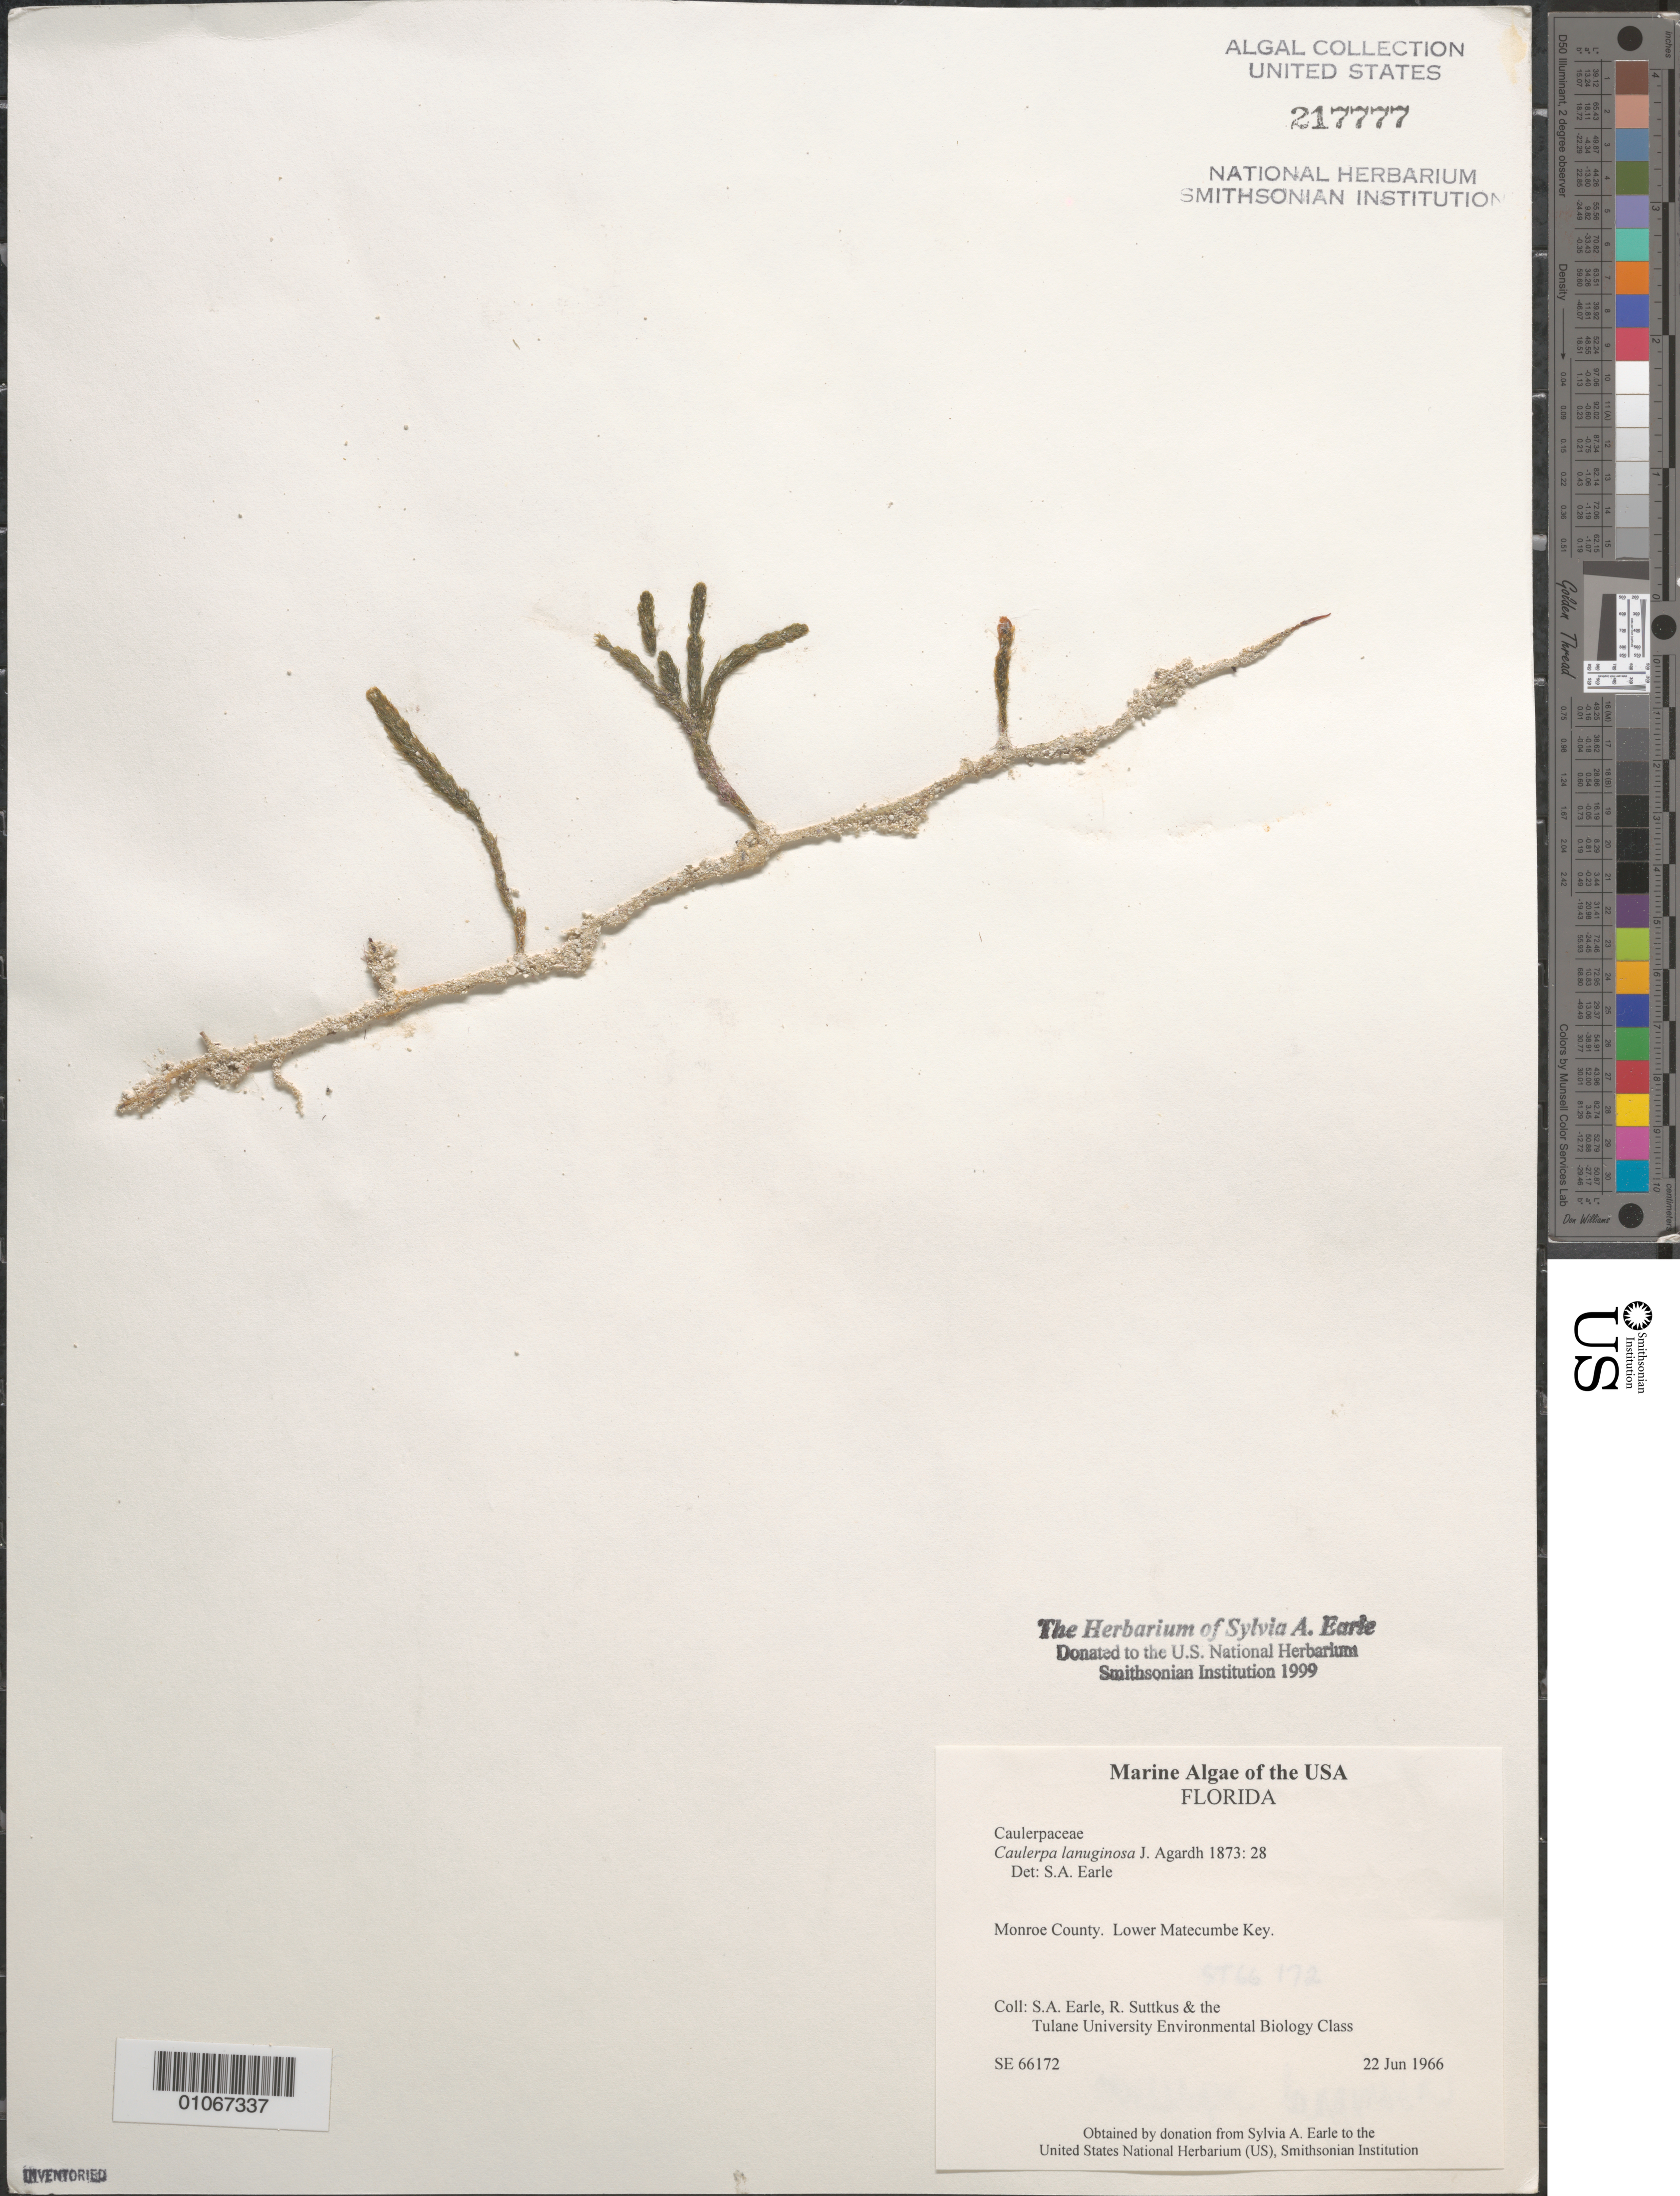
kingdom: Plantae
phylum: Chlorophyta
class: Ulvophyceae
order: Bryopsidales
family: Caulerpaceae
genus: Caulerpa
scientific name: Caulerpa lanuginosa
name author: J. Agardh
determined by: Earle, S. A.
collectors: S. A. Earle, R. Suttkus & Tulane Univ. Env. Biol. Class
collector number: SE 66172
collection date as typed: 22 Jun 1966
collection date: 1966-06-22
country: United States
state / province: Florida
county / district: Monroe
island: Lower Matecumbe Key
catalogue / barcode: US 217777